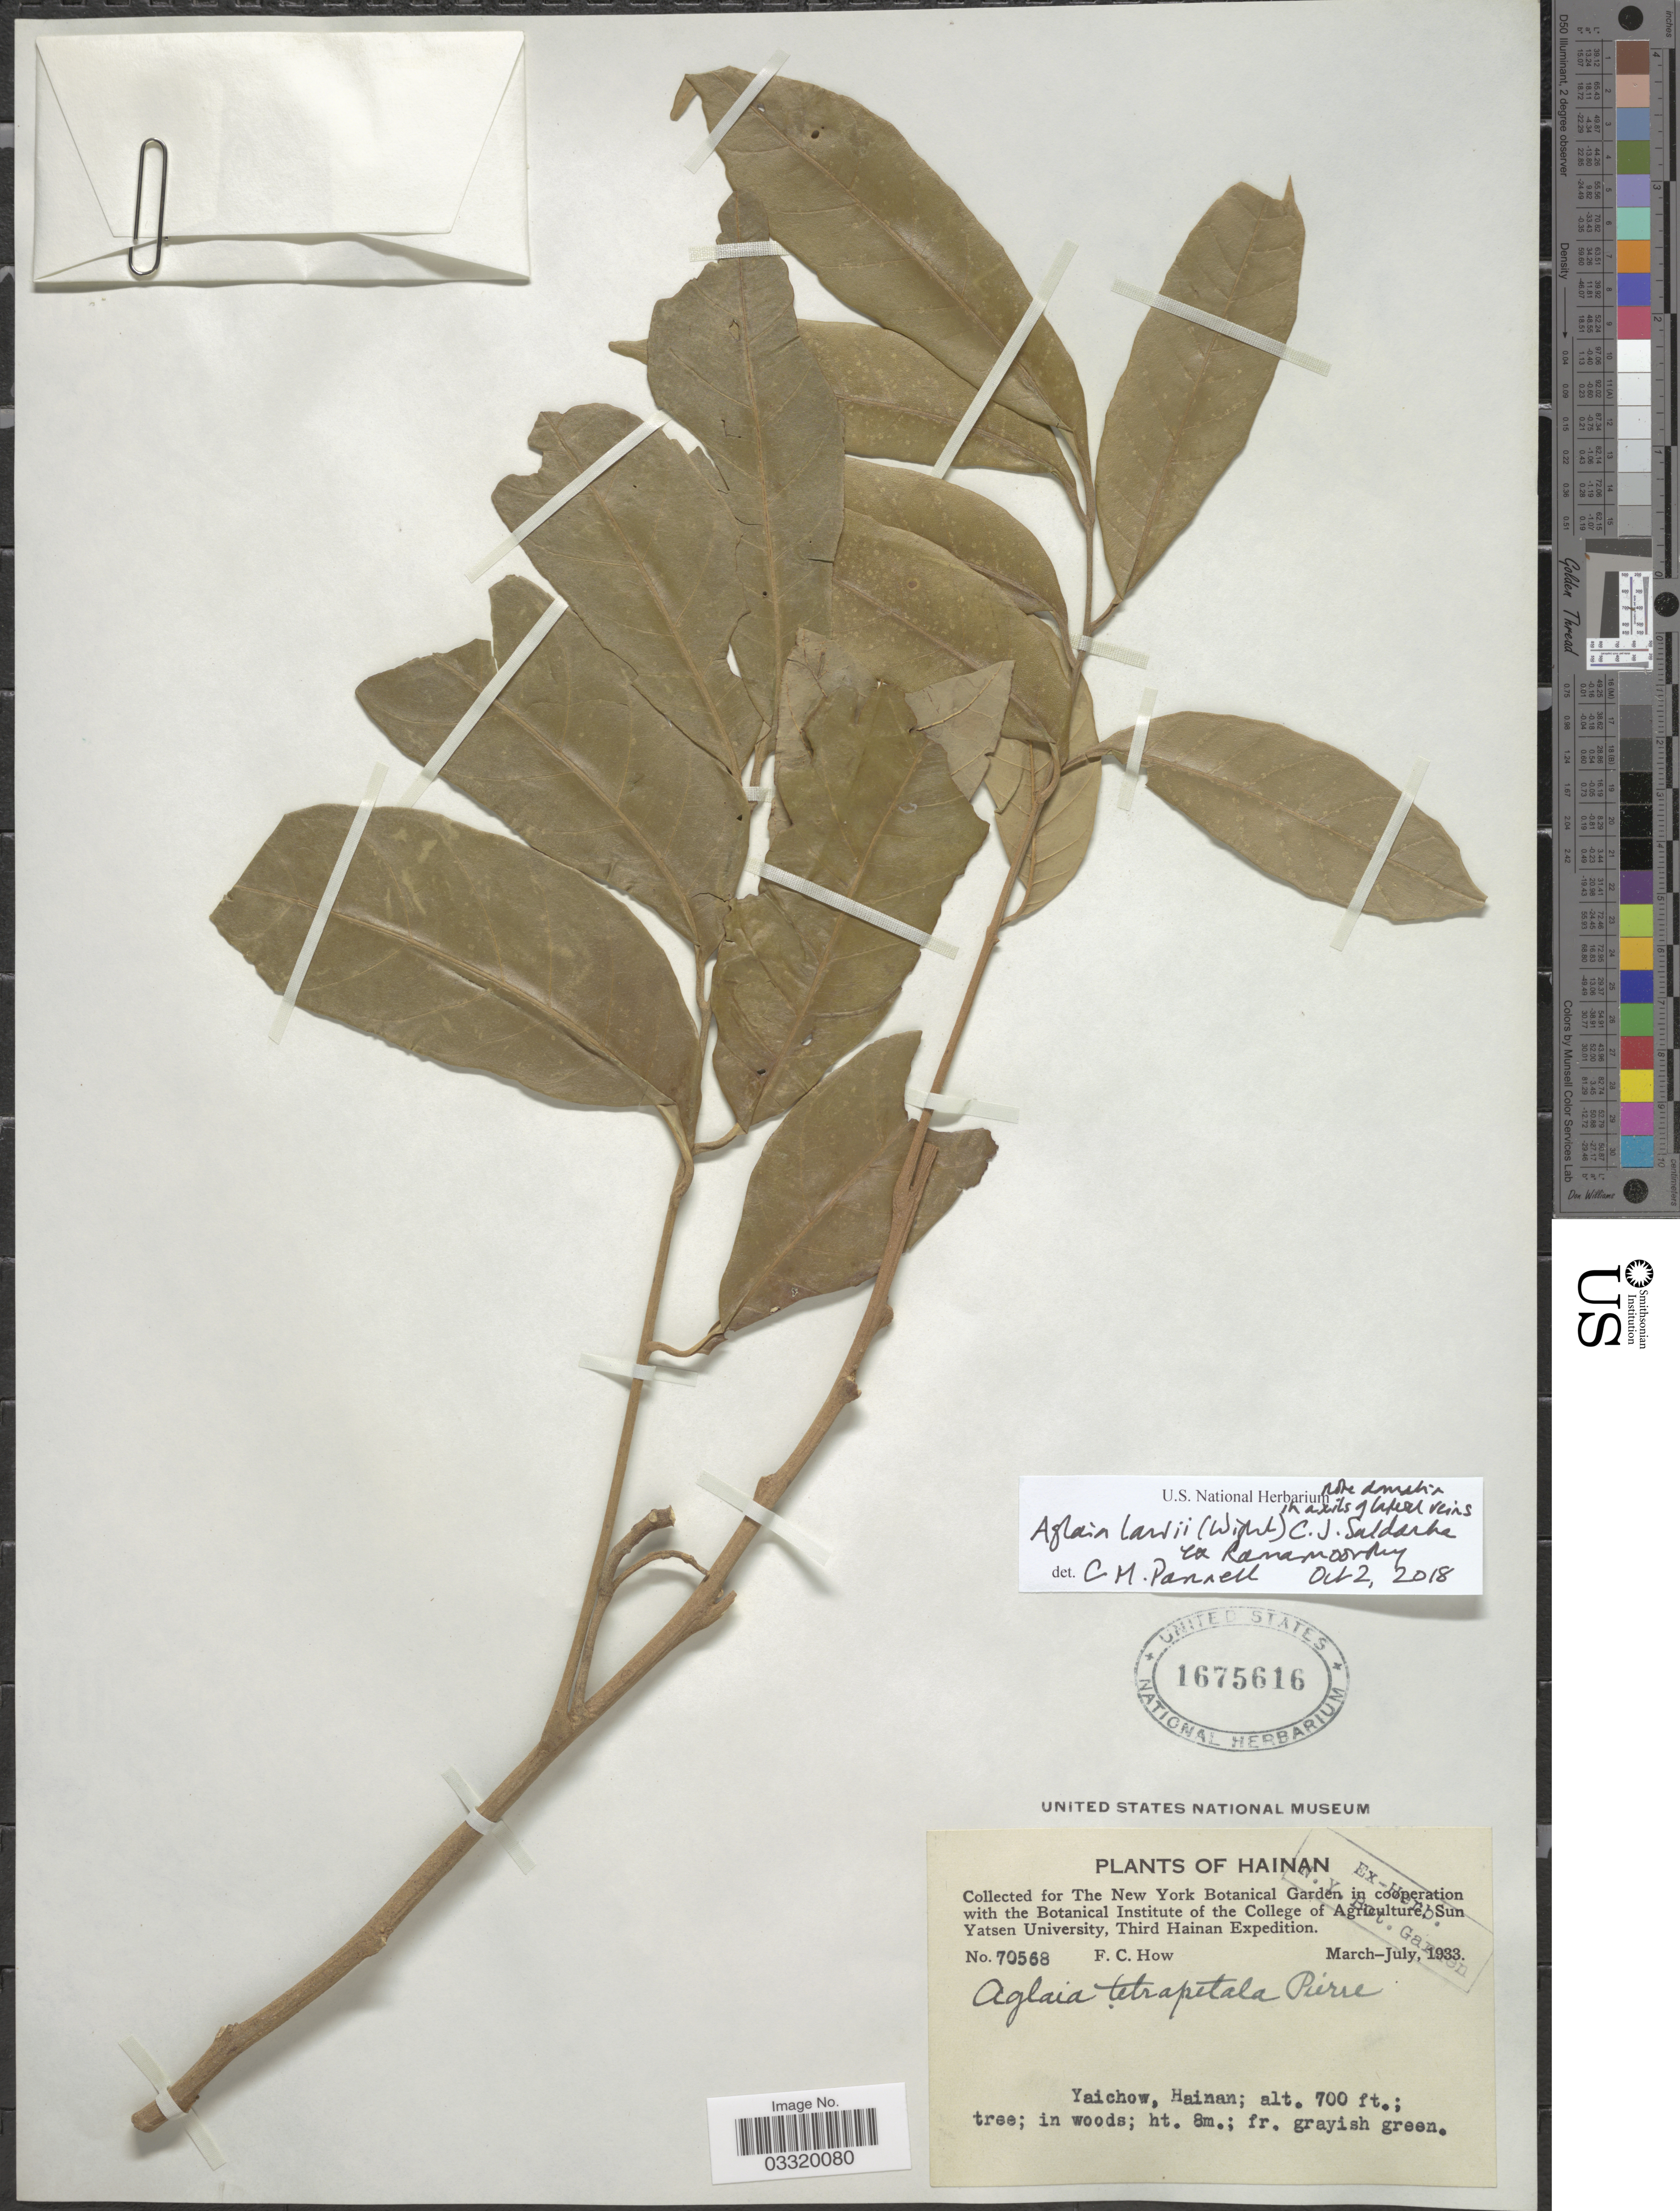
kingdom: Plantae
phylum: Tracheophyta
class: Magnoliopsida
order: Sapindales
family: Meliaceae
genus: Aglaia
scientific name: Aglaia lawii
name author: (Wight) C.J. Saldanha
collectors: F. C. How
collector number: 70568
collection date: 1933-03/1933-07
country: China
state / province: Hainan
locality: Yaichow.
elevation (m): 213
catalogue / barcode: US 1675616